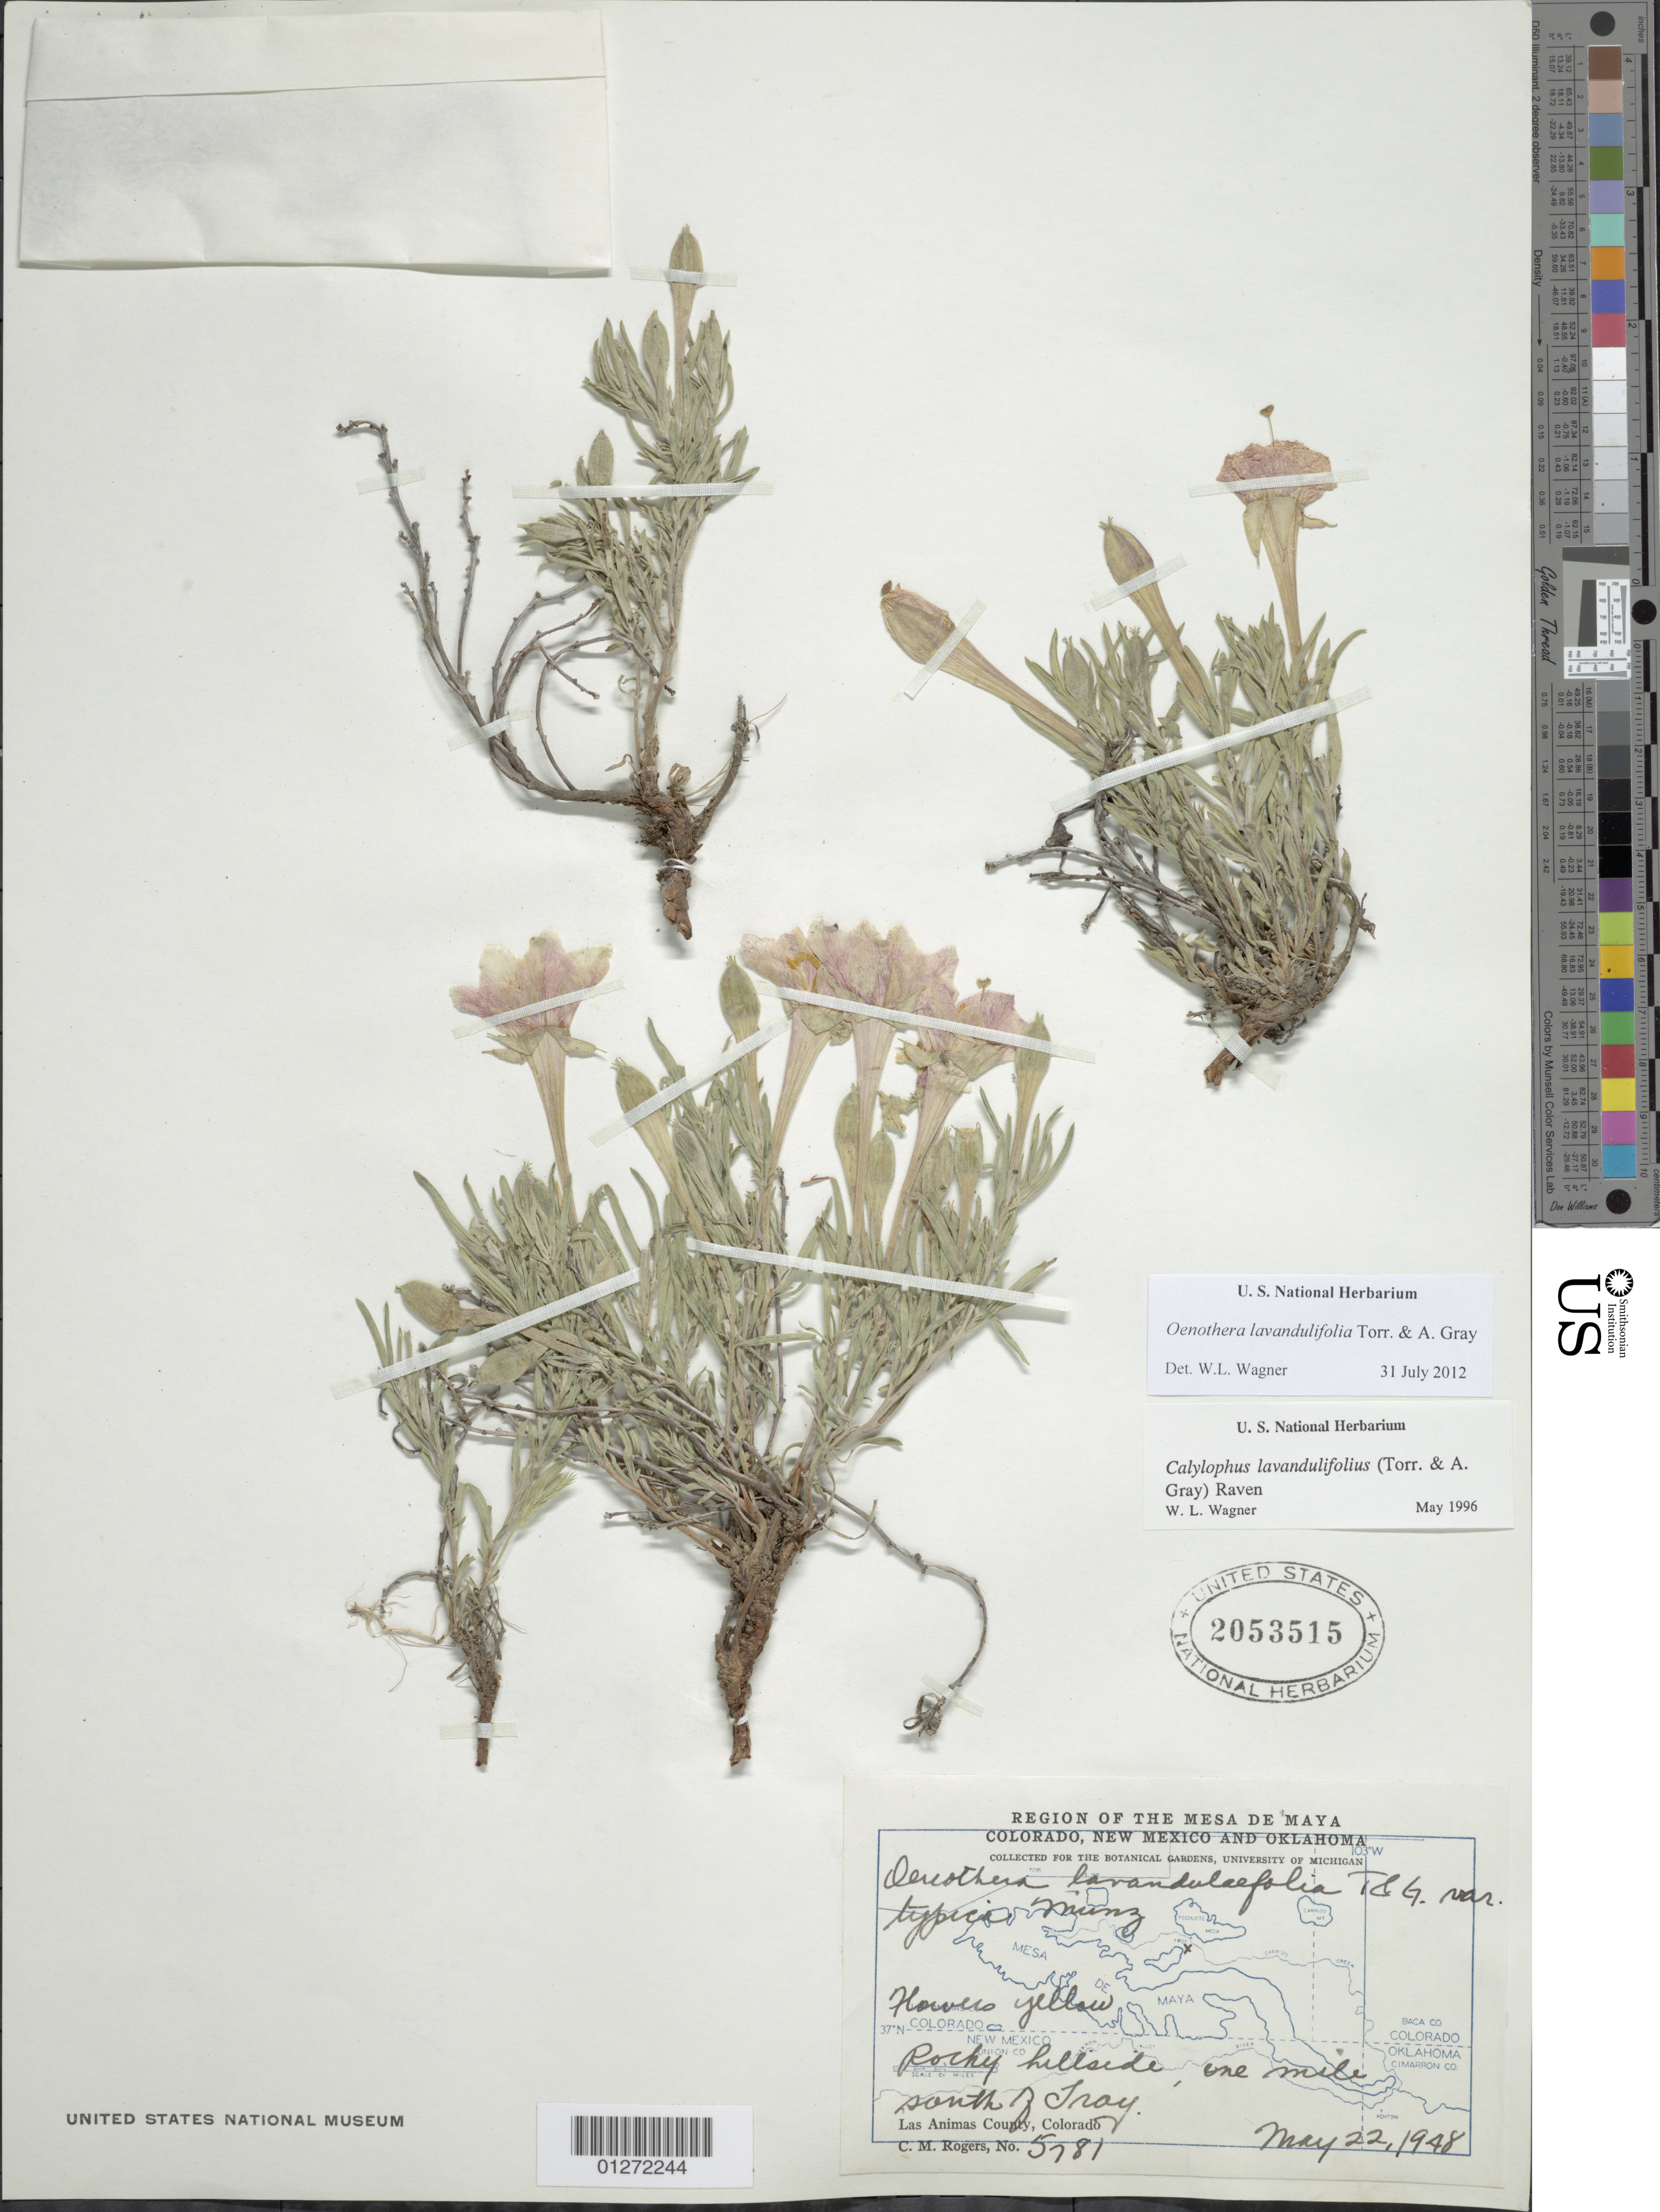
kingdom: Plantae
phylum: Tracheophyta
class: Magnoliopsida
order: Myrtales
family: Onagraceae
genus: Oenothera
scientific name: Oenothera lavandulifolia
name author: Torr. & A. Gray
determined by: Wagner, W. L., (BOT), Smithsonian Institution - National Museum of Natural History (UNITED STATES)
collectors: C. M. Rogers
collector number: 5781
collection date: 1948-05-22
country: United States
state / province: Colorado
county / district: Las Animas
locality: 1 mi S of Troy.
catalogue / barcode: US 2053515